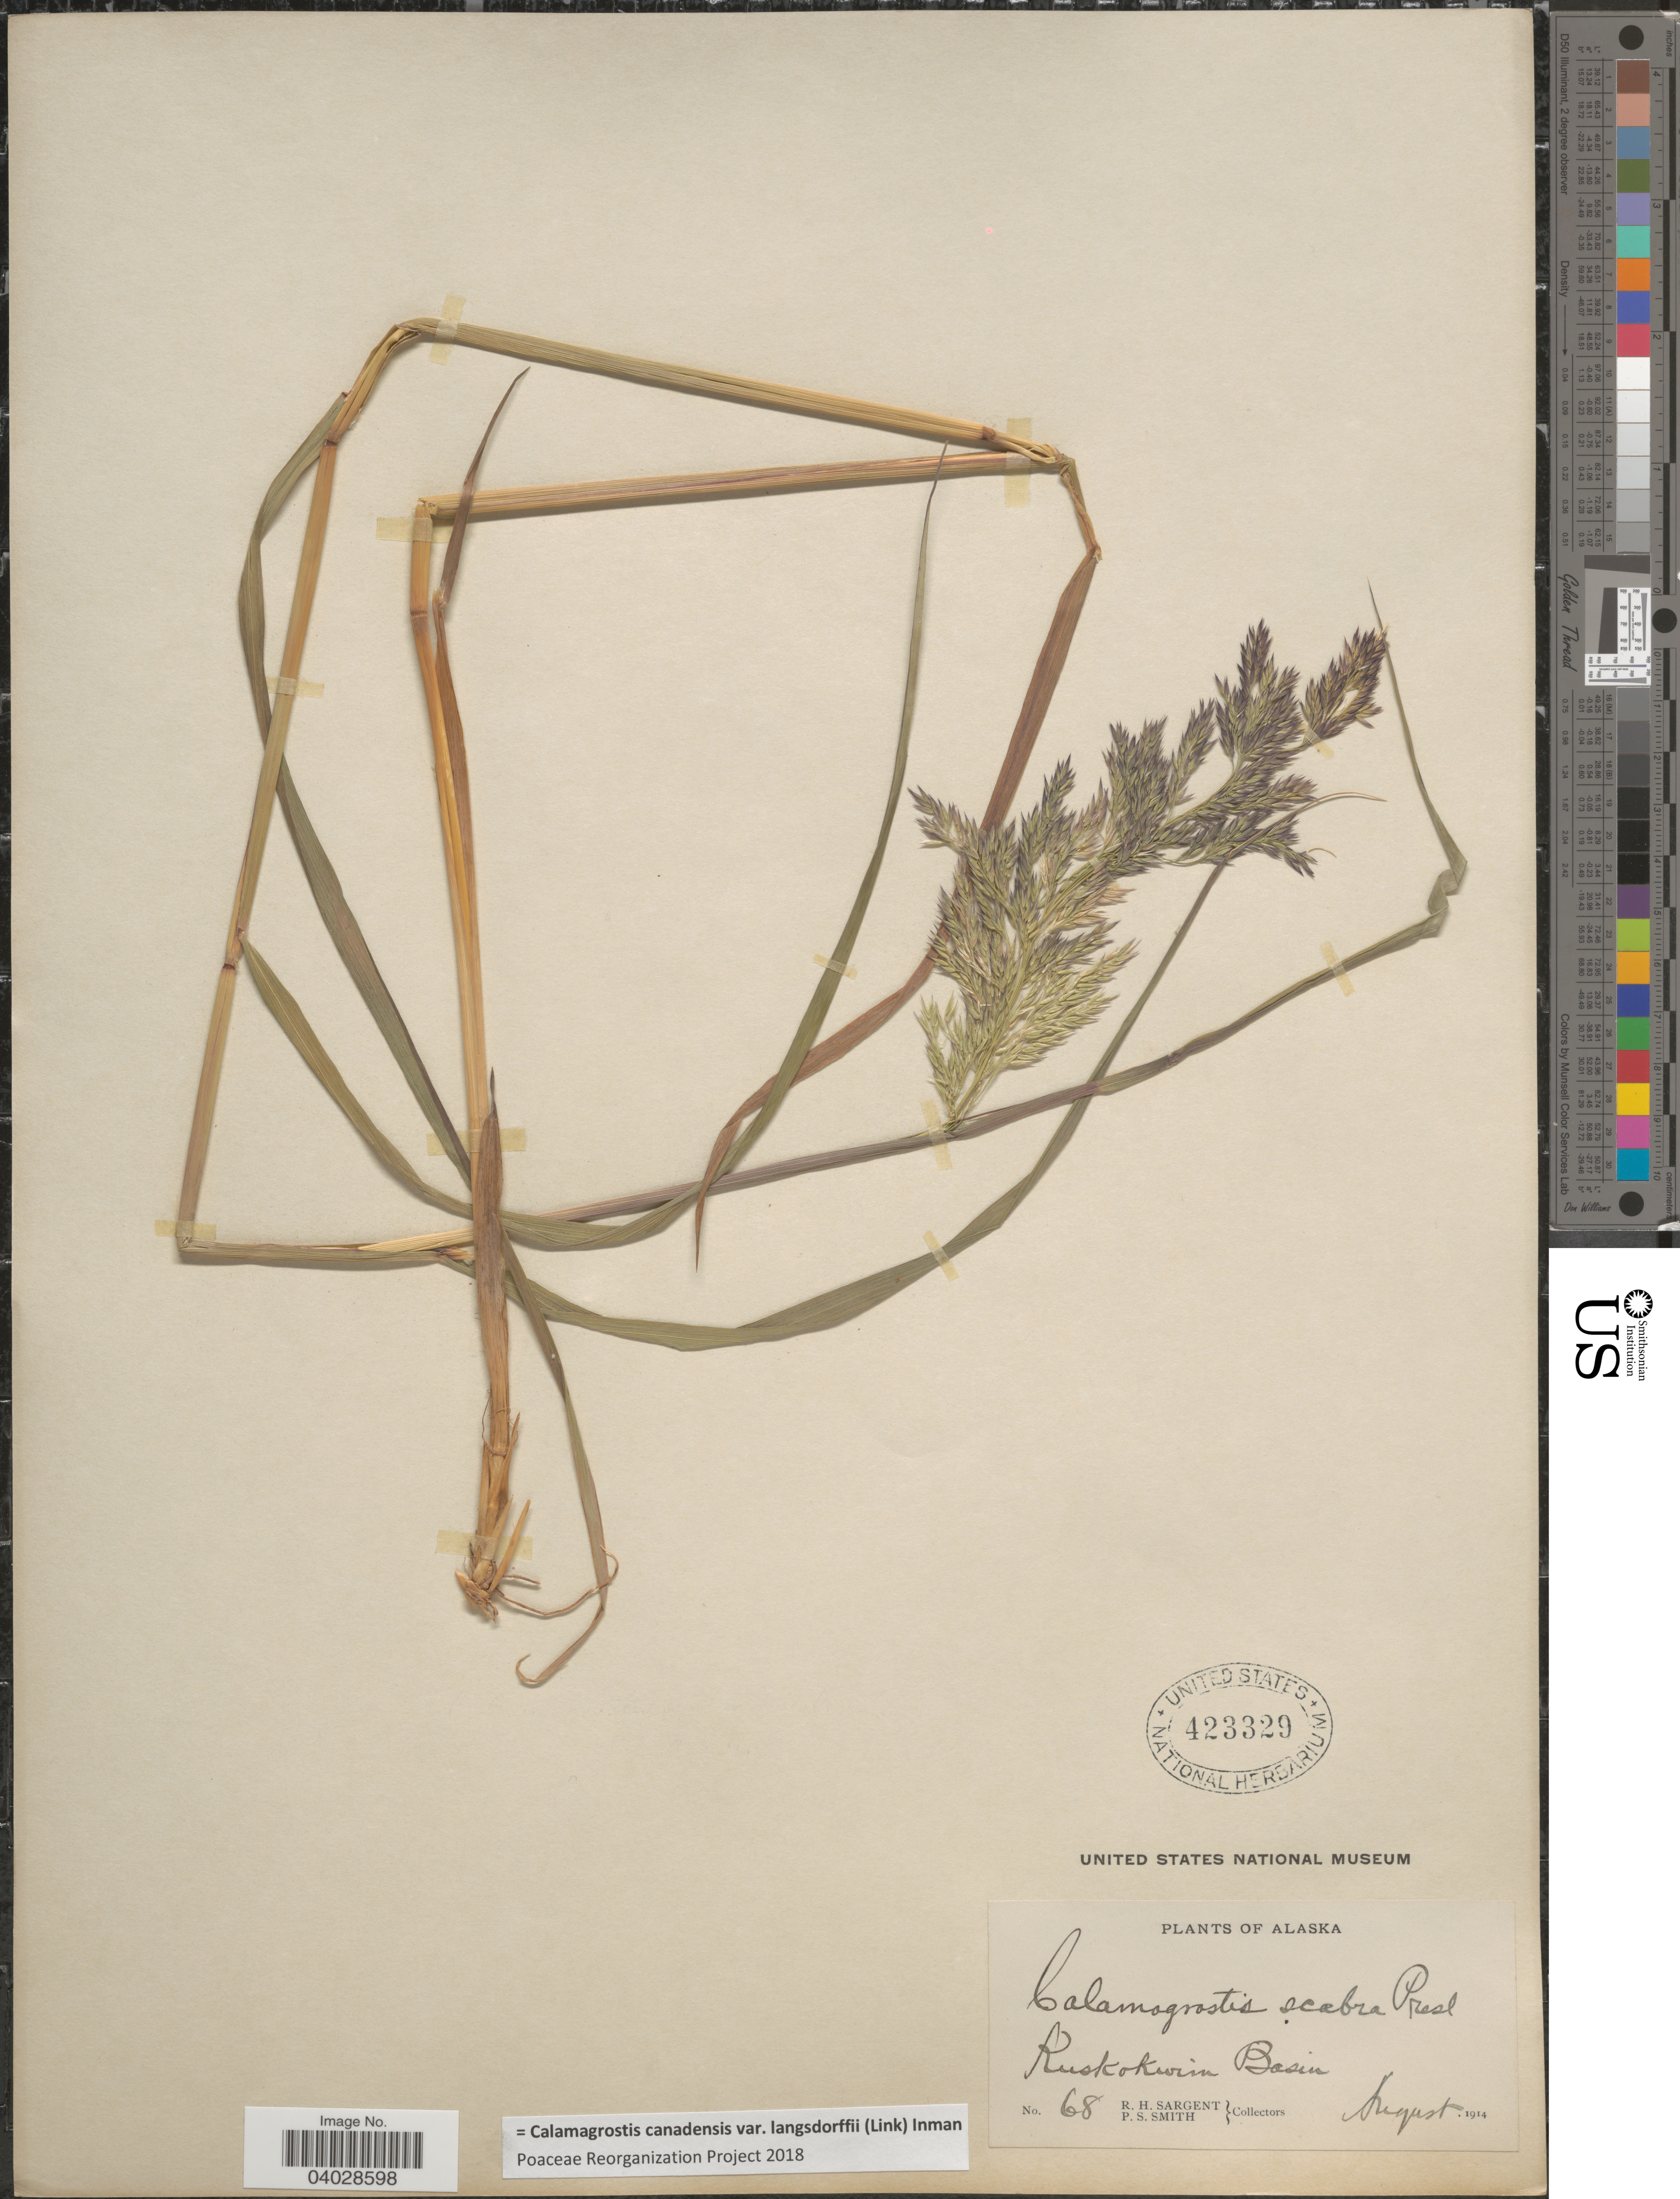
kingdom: Plantae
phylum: Tracheophyta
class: Liliopsida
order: Poales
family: Poaceae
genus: Calamagrostis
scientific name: Calamagrostis canadensis var. langsdorffii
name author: (Link) Inman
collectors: R. Sargent & P. Smith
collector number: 68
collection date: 1914-08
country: United States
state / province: Alaska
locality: Kuskokwin Basin.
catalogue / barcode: US 423329